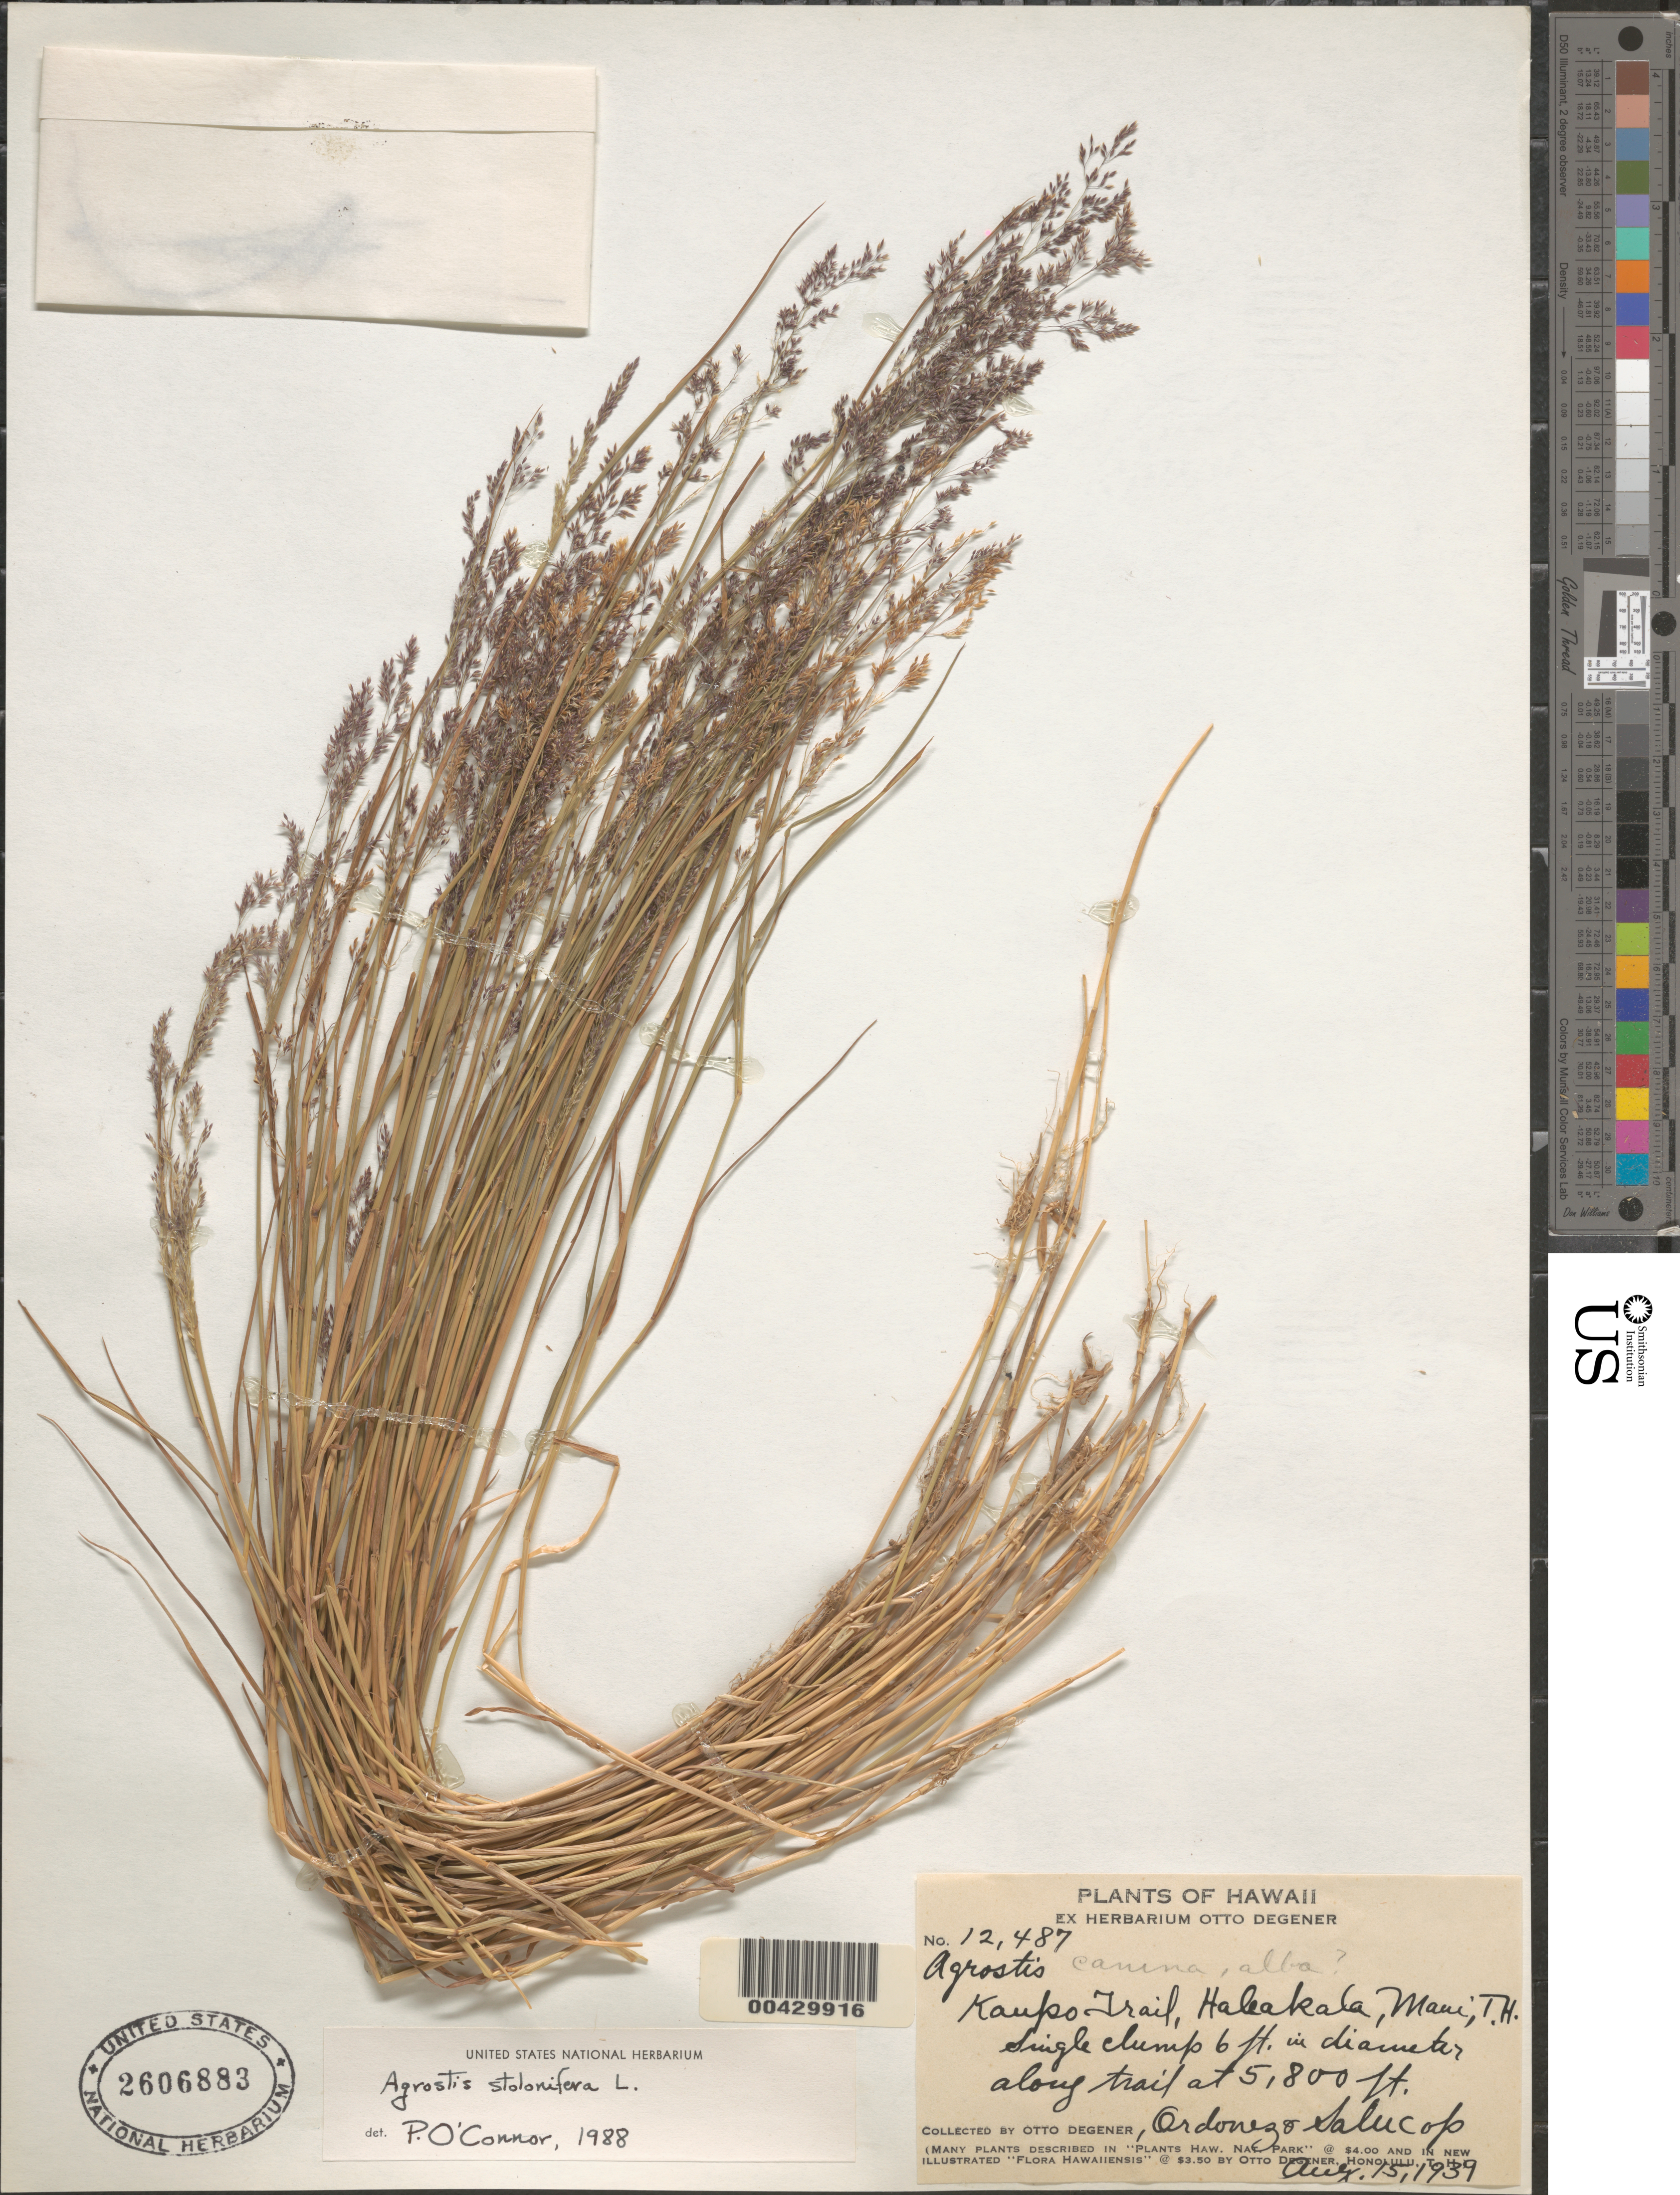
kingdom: Plantae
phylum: Tracheophyta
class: Liliopsida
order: Poales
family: Poaceae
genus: Agrostis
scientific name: Agrostis stolonifera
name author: L.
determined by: O'Connor, P.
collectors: O. Degener, Ordonez & -- Salucop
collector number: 12487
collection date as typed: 15 Aug 1939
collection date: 1939-08-15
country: United States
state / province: Hawaii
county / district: Maui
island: Maui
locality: Kaupo Trail, Haleakala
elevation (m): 1768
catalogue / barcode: US 2606883